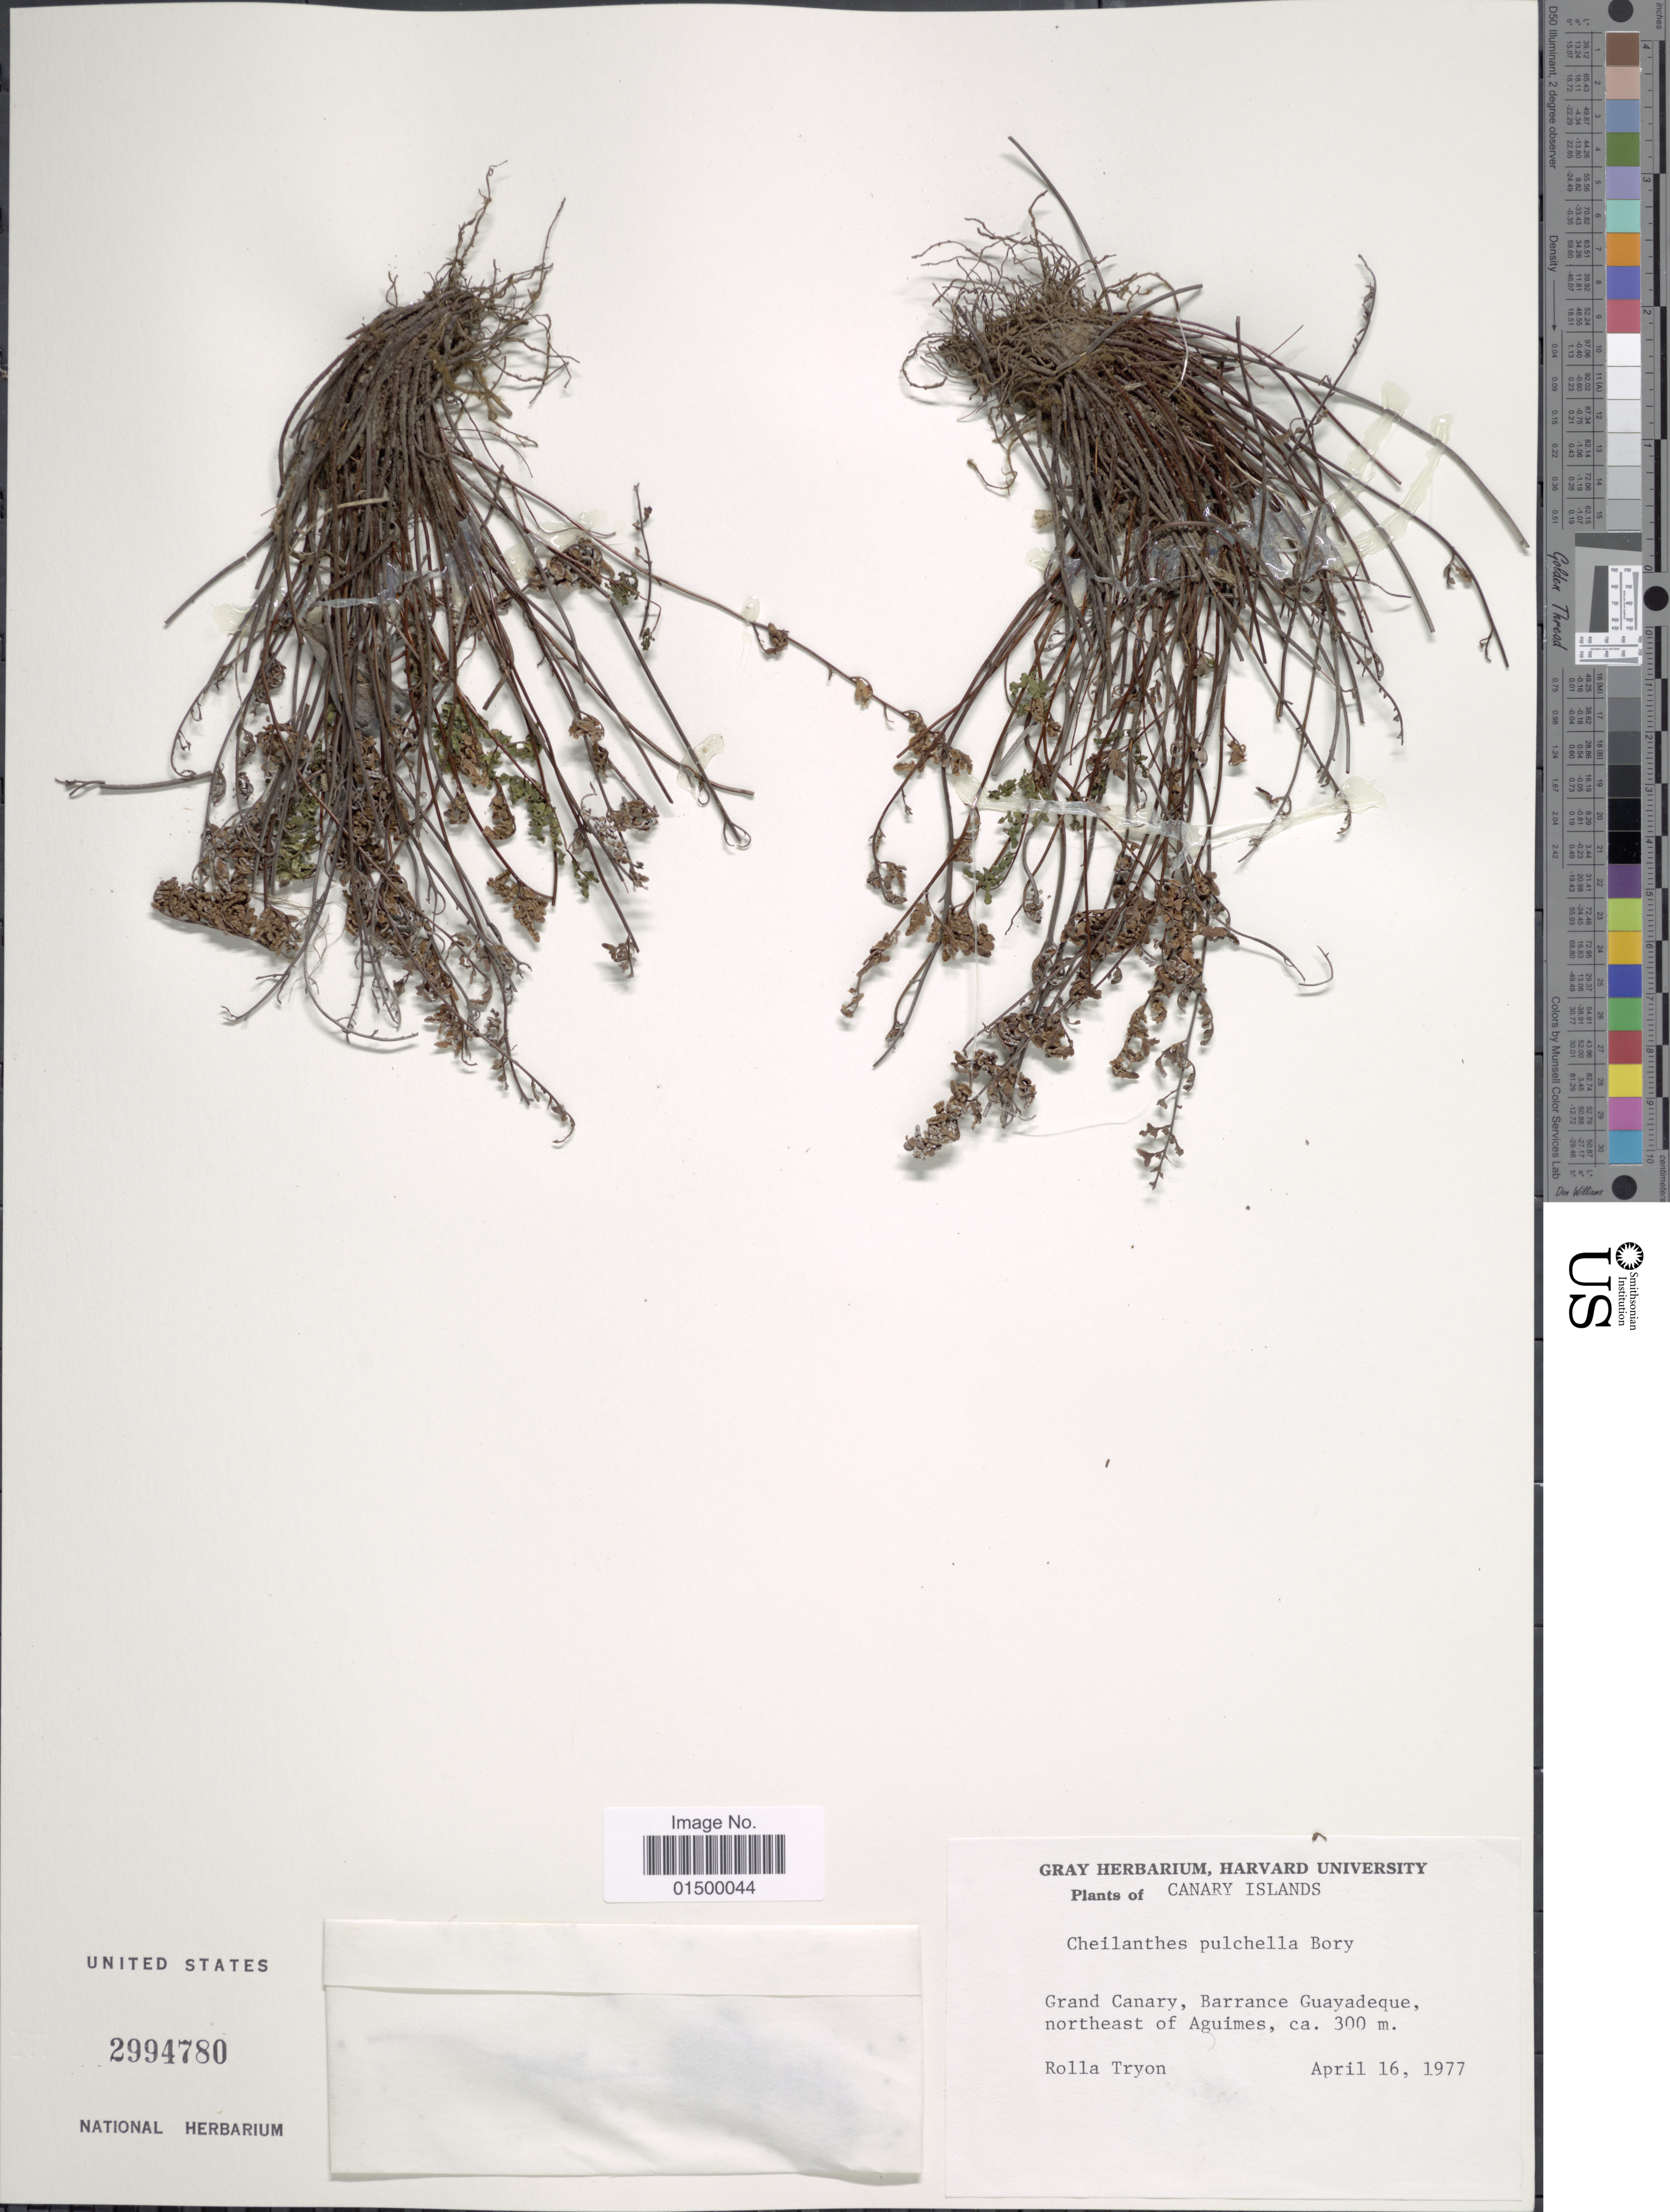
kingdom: Plantae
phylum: Tracheophyta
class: Polypodiopsida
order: Polypodiales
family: Pteridaceae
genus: Cheilanthes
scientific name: Cheilanthes pulchella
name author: Bory ex Willd.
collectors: R. M. Tryon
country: Spain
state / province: Canarias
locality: Canary Islands. Grand Canary , Barrance Guayadeque, northeast of Aguimes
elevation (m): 300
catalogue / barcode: US 2994780